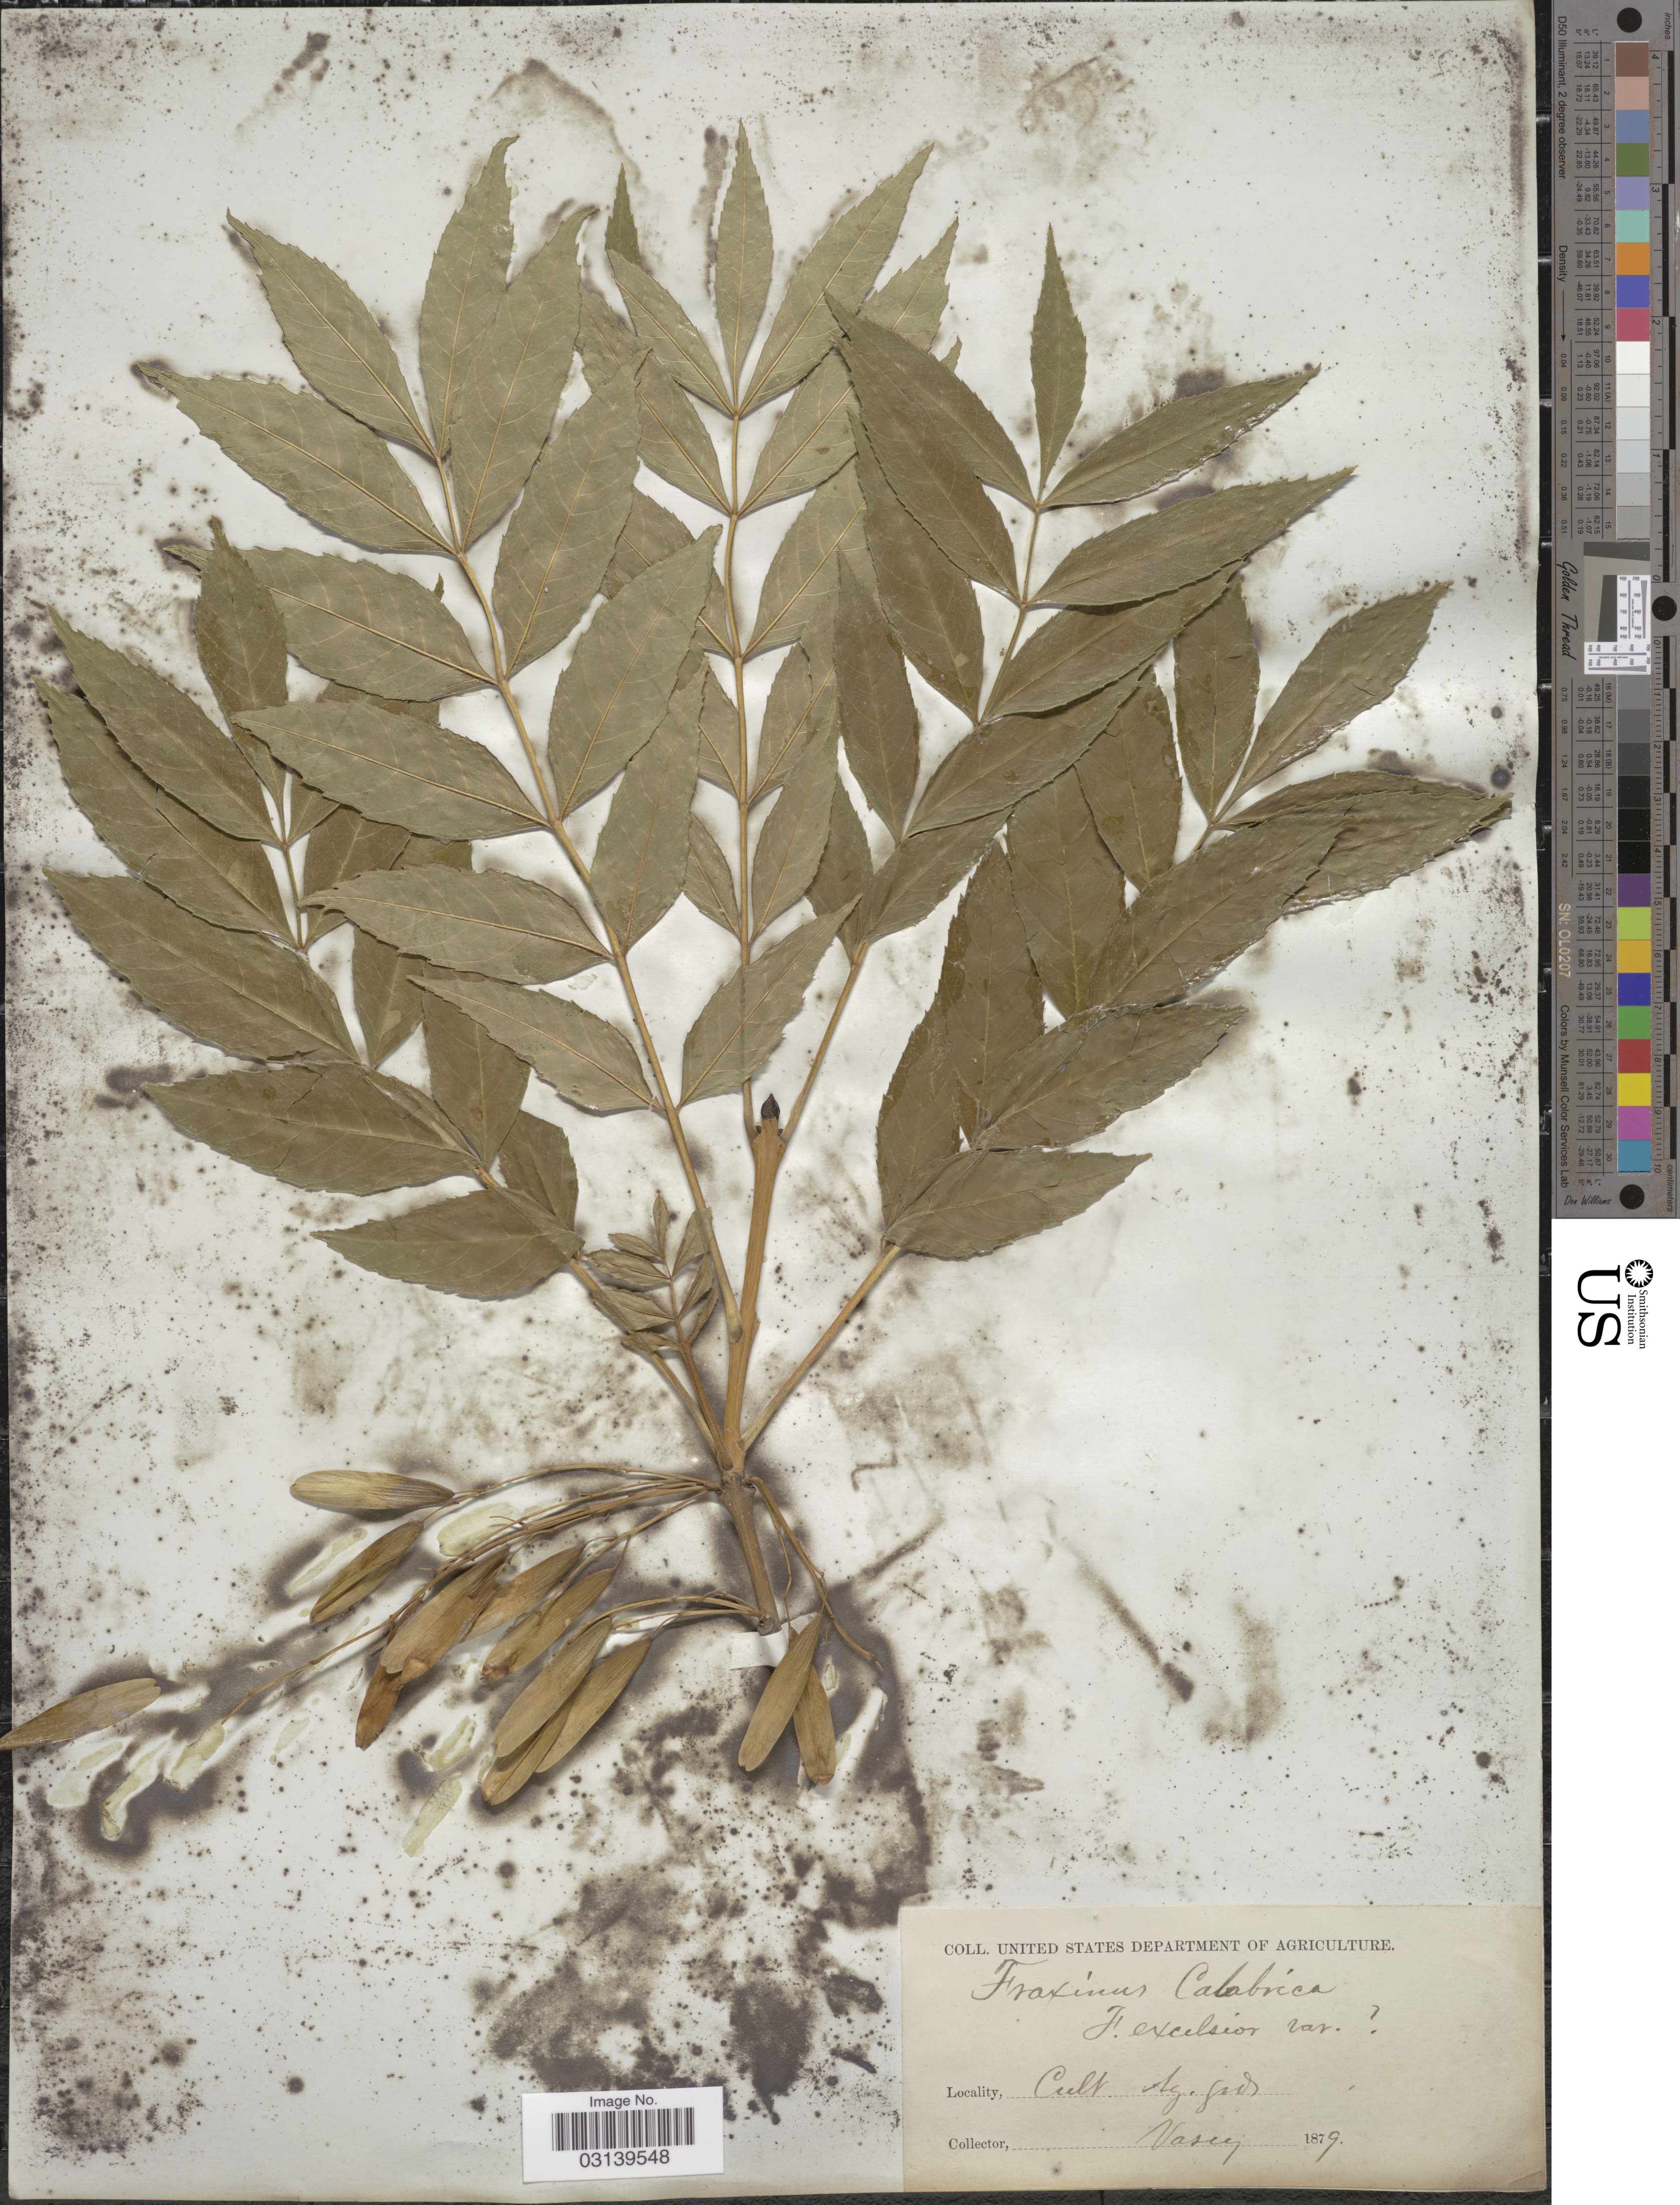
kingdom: Plantae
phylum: Tracheophyta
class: Magnoliopsida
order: Lamiales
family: Oleaceae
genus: Fraxinus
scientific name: Fraxinus excelsior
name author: L.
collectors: Vasey, --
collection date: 1879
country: United States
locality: Cult. Ag. grds.